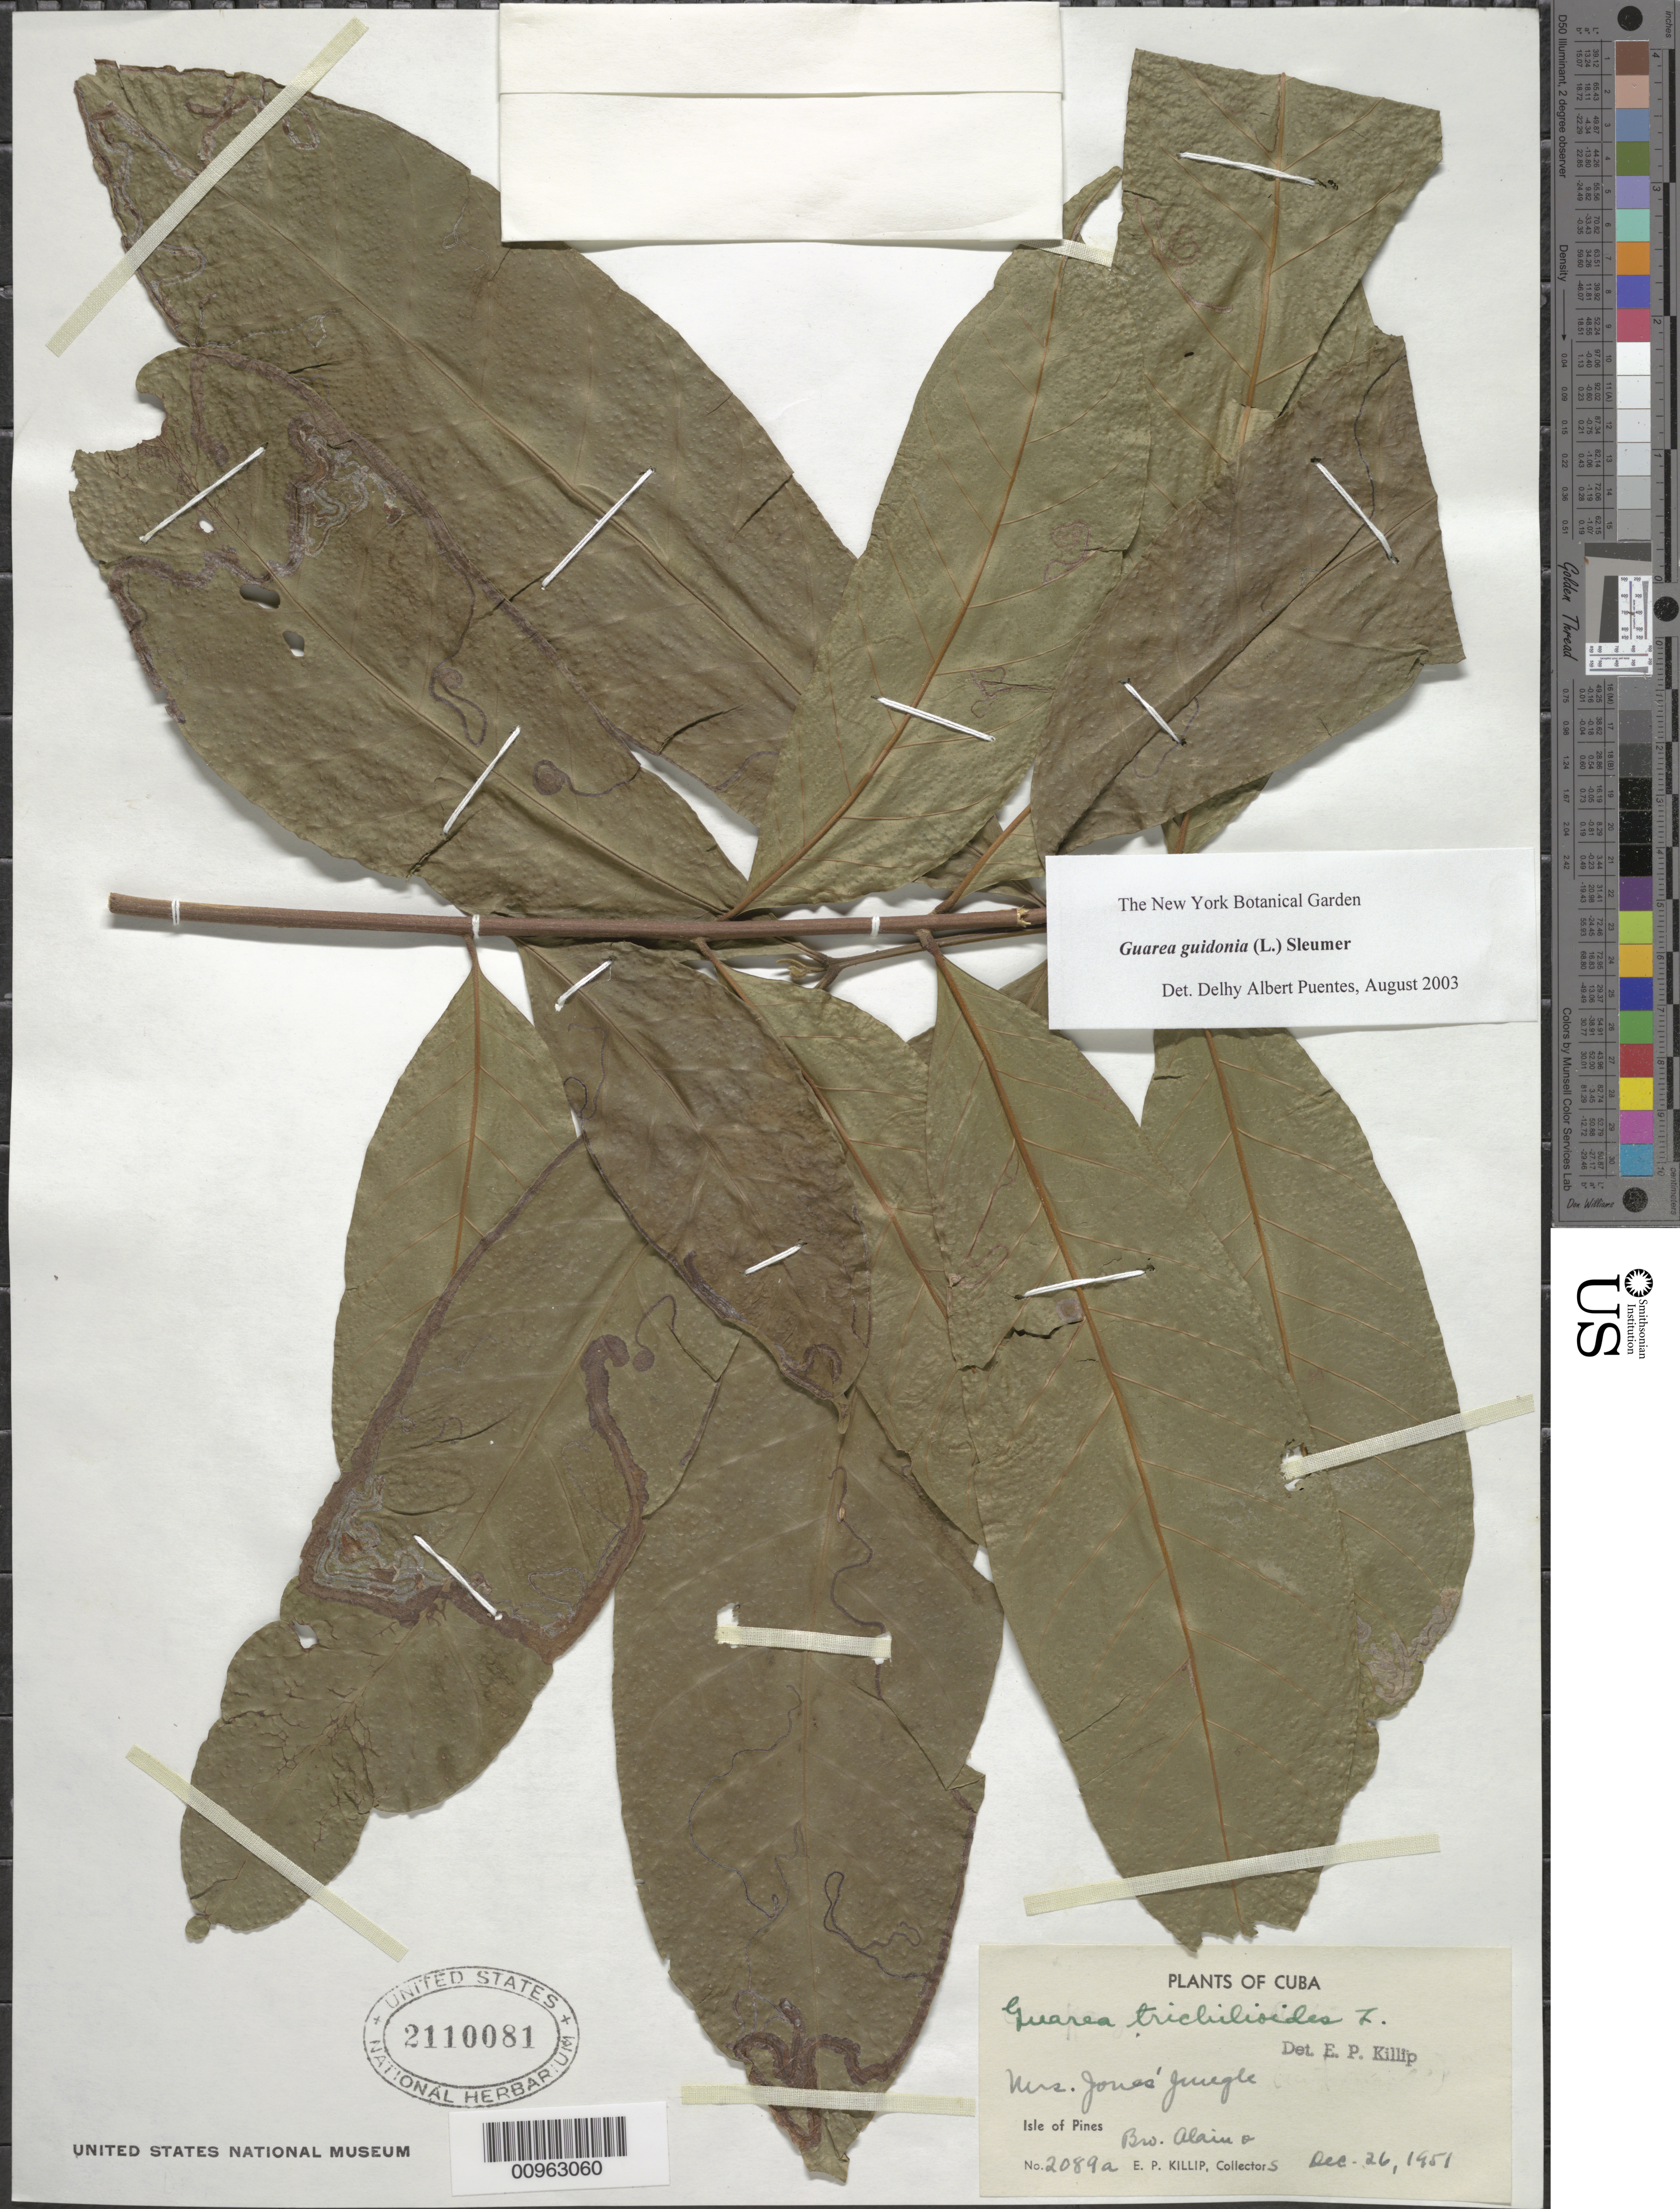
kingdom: Plantae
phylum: Tracheophyta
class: Magnoliopsida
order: Sapindales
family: Meliaceae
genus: Guarea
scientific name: Guarea guidonia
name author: (L.) Sleumer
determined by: Puentes, D. A.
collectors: E. P. Killip & A. H. Liogier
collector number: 2089A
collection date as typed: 26 Dec 1951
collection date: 1951-12-26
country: Cuba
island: Isla de la Juventud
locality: Mrs Jones' Jungle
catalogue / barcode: US 2110081